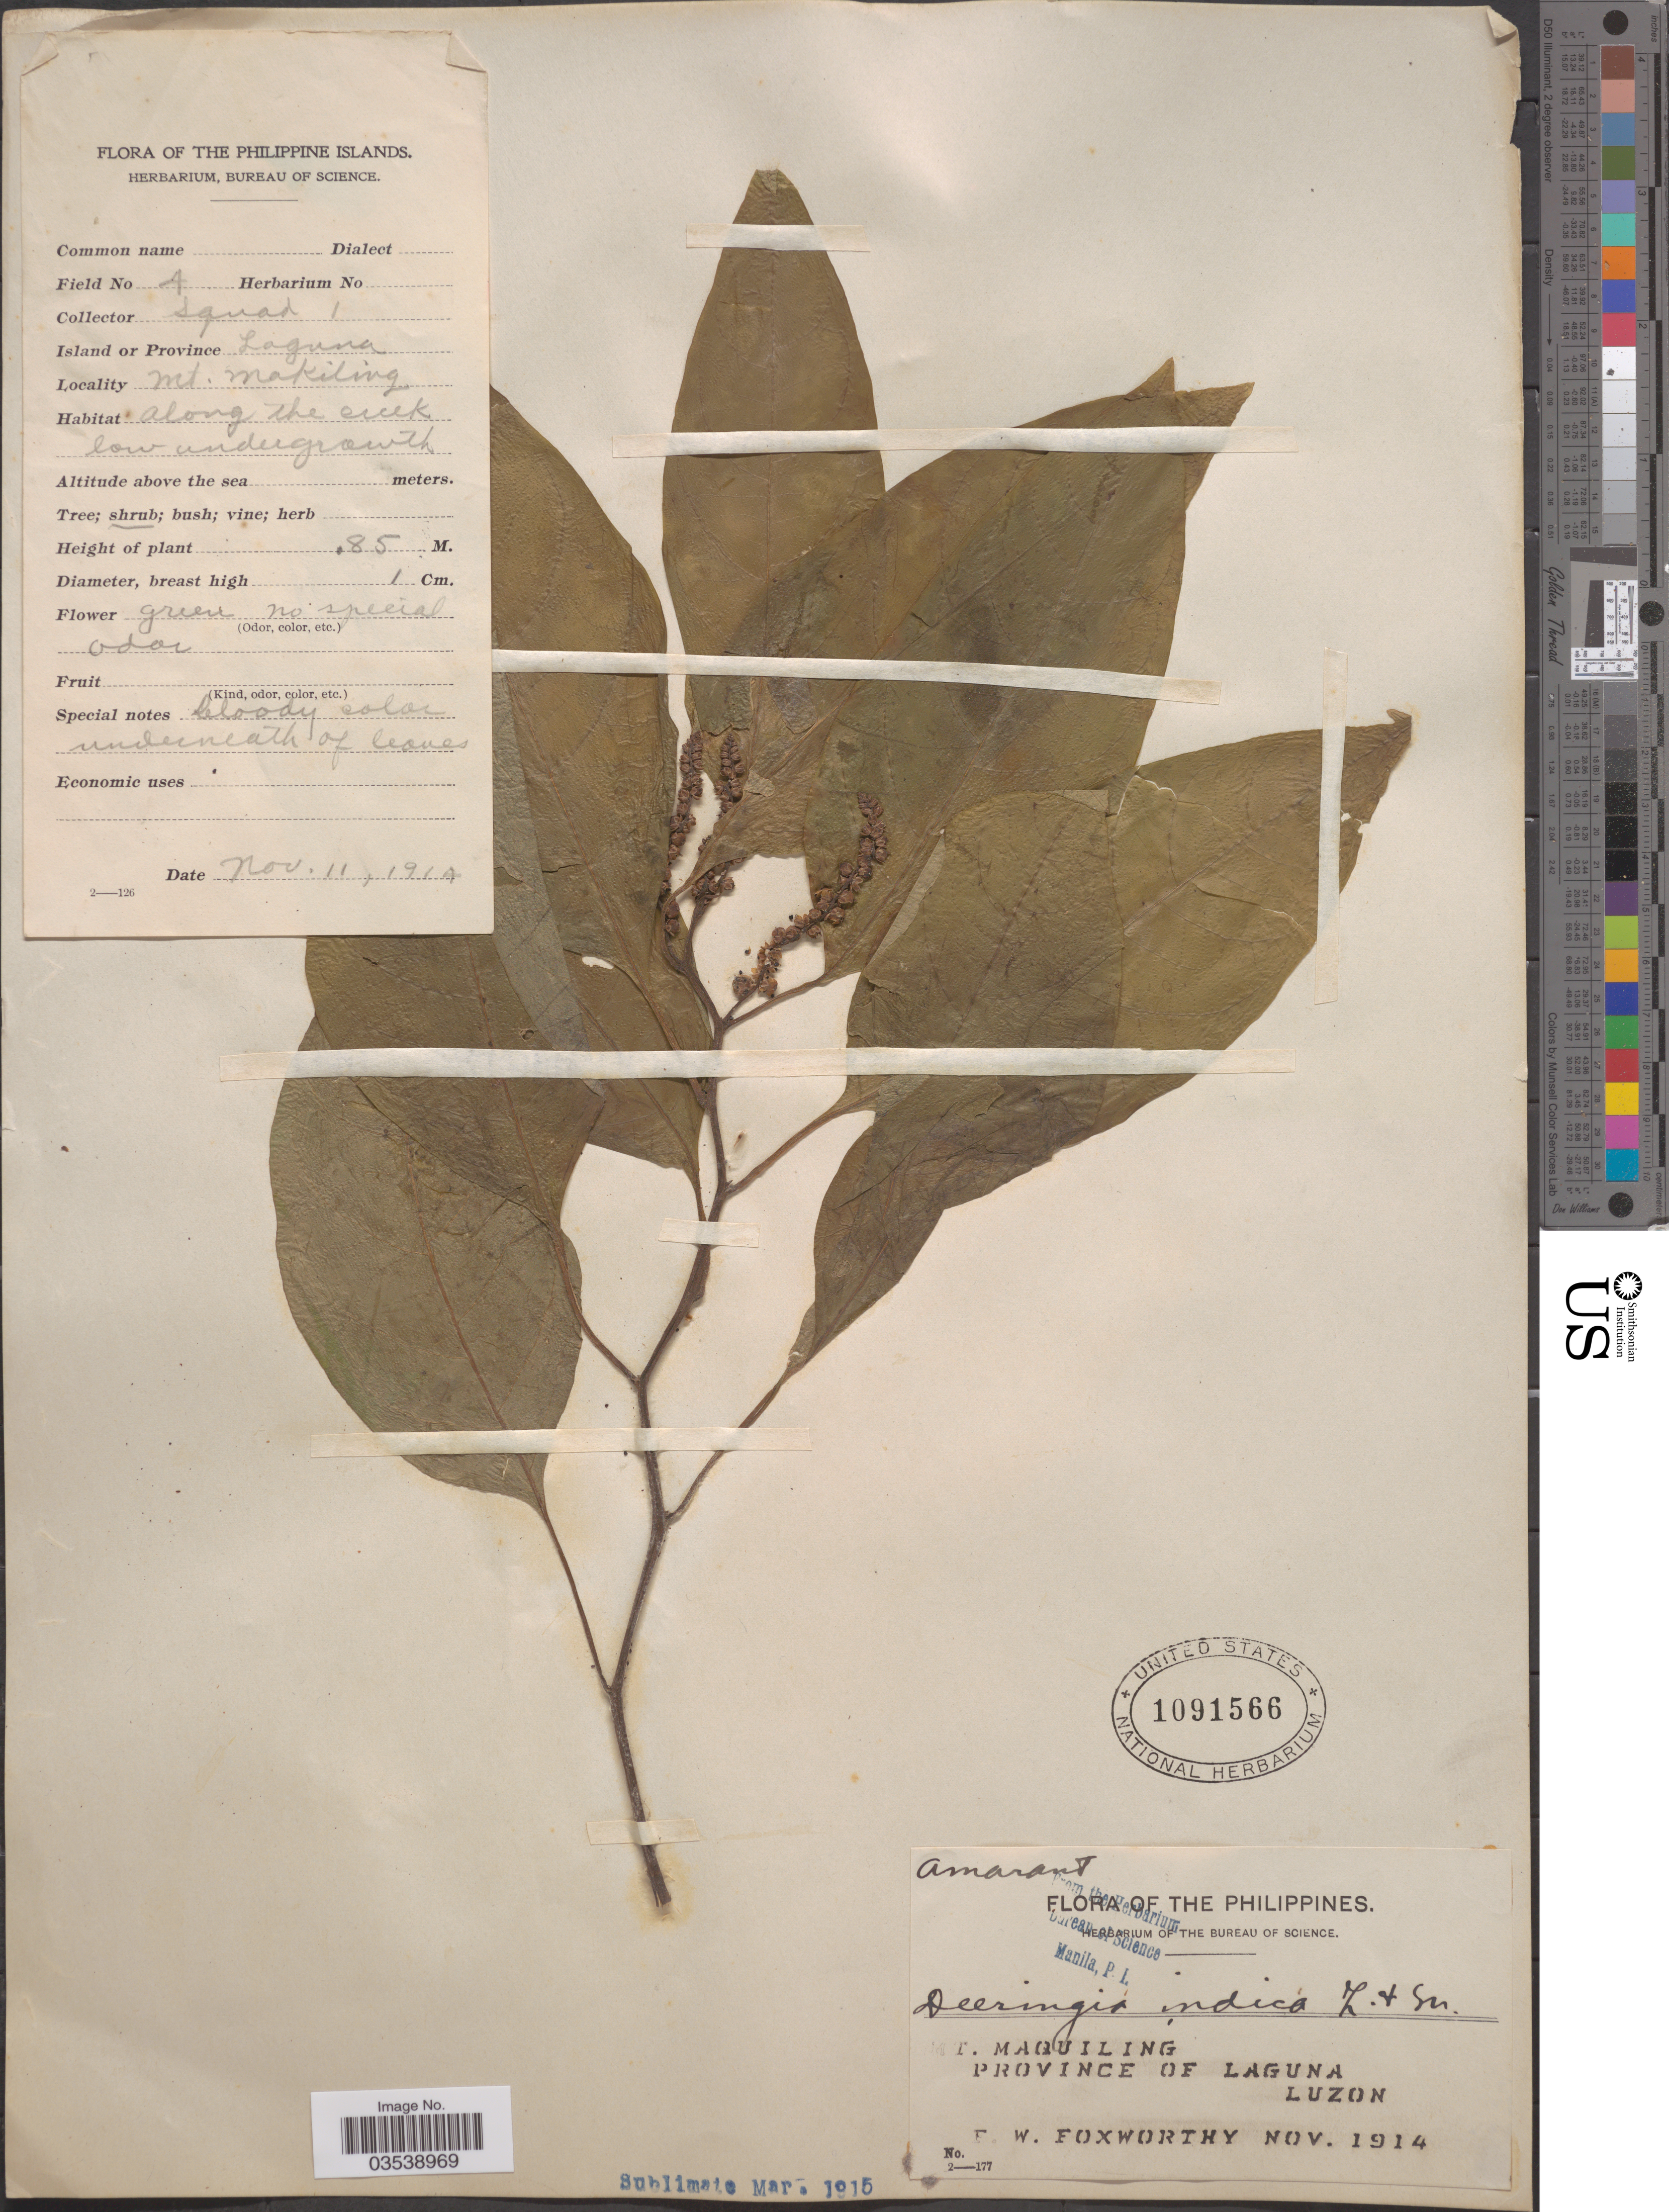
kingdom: Plantae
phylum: Tracheophyta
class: Magnoliopsida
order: Caryophyllales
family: Amaranthaceae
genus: Deeringia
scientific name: Deeringia polysperma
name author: (Roxb.) Moq.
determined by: Strong, Mark T., (BOT), Smithsonian Institution - National Museum of Natural History (UNITED STATES)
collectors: F. W. Foxworthy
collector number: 4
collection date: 1914-11-11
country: Philippines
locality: Mt. Maquiling. Province of Laguna. Luzon.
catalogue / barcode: US 1091566